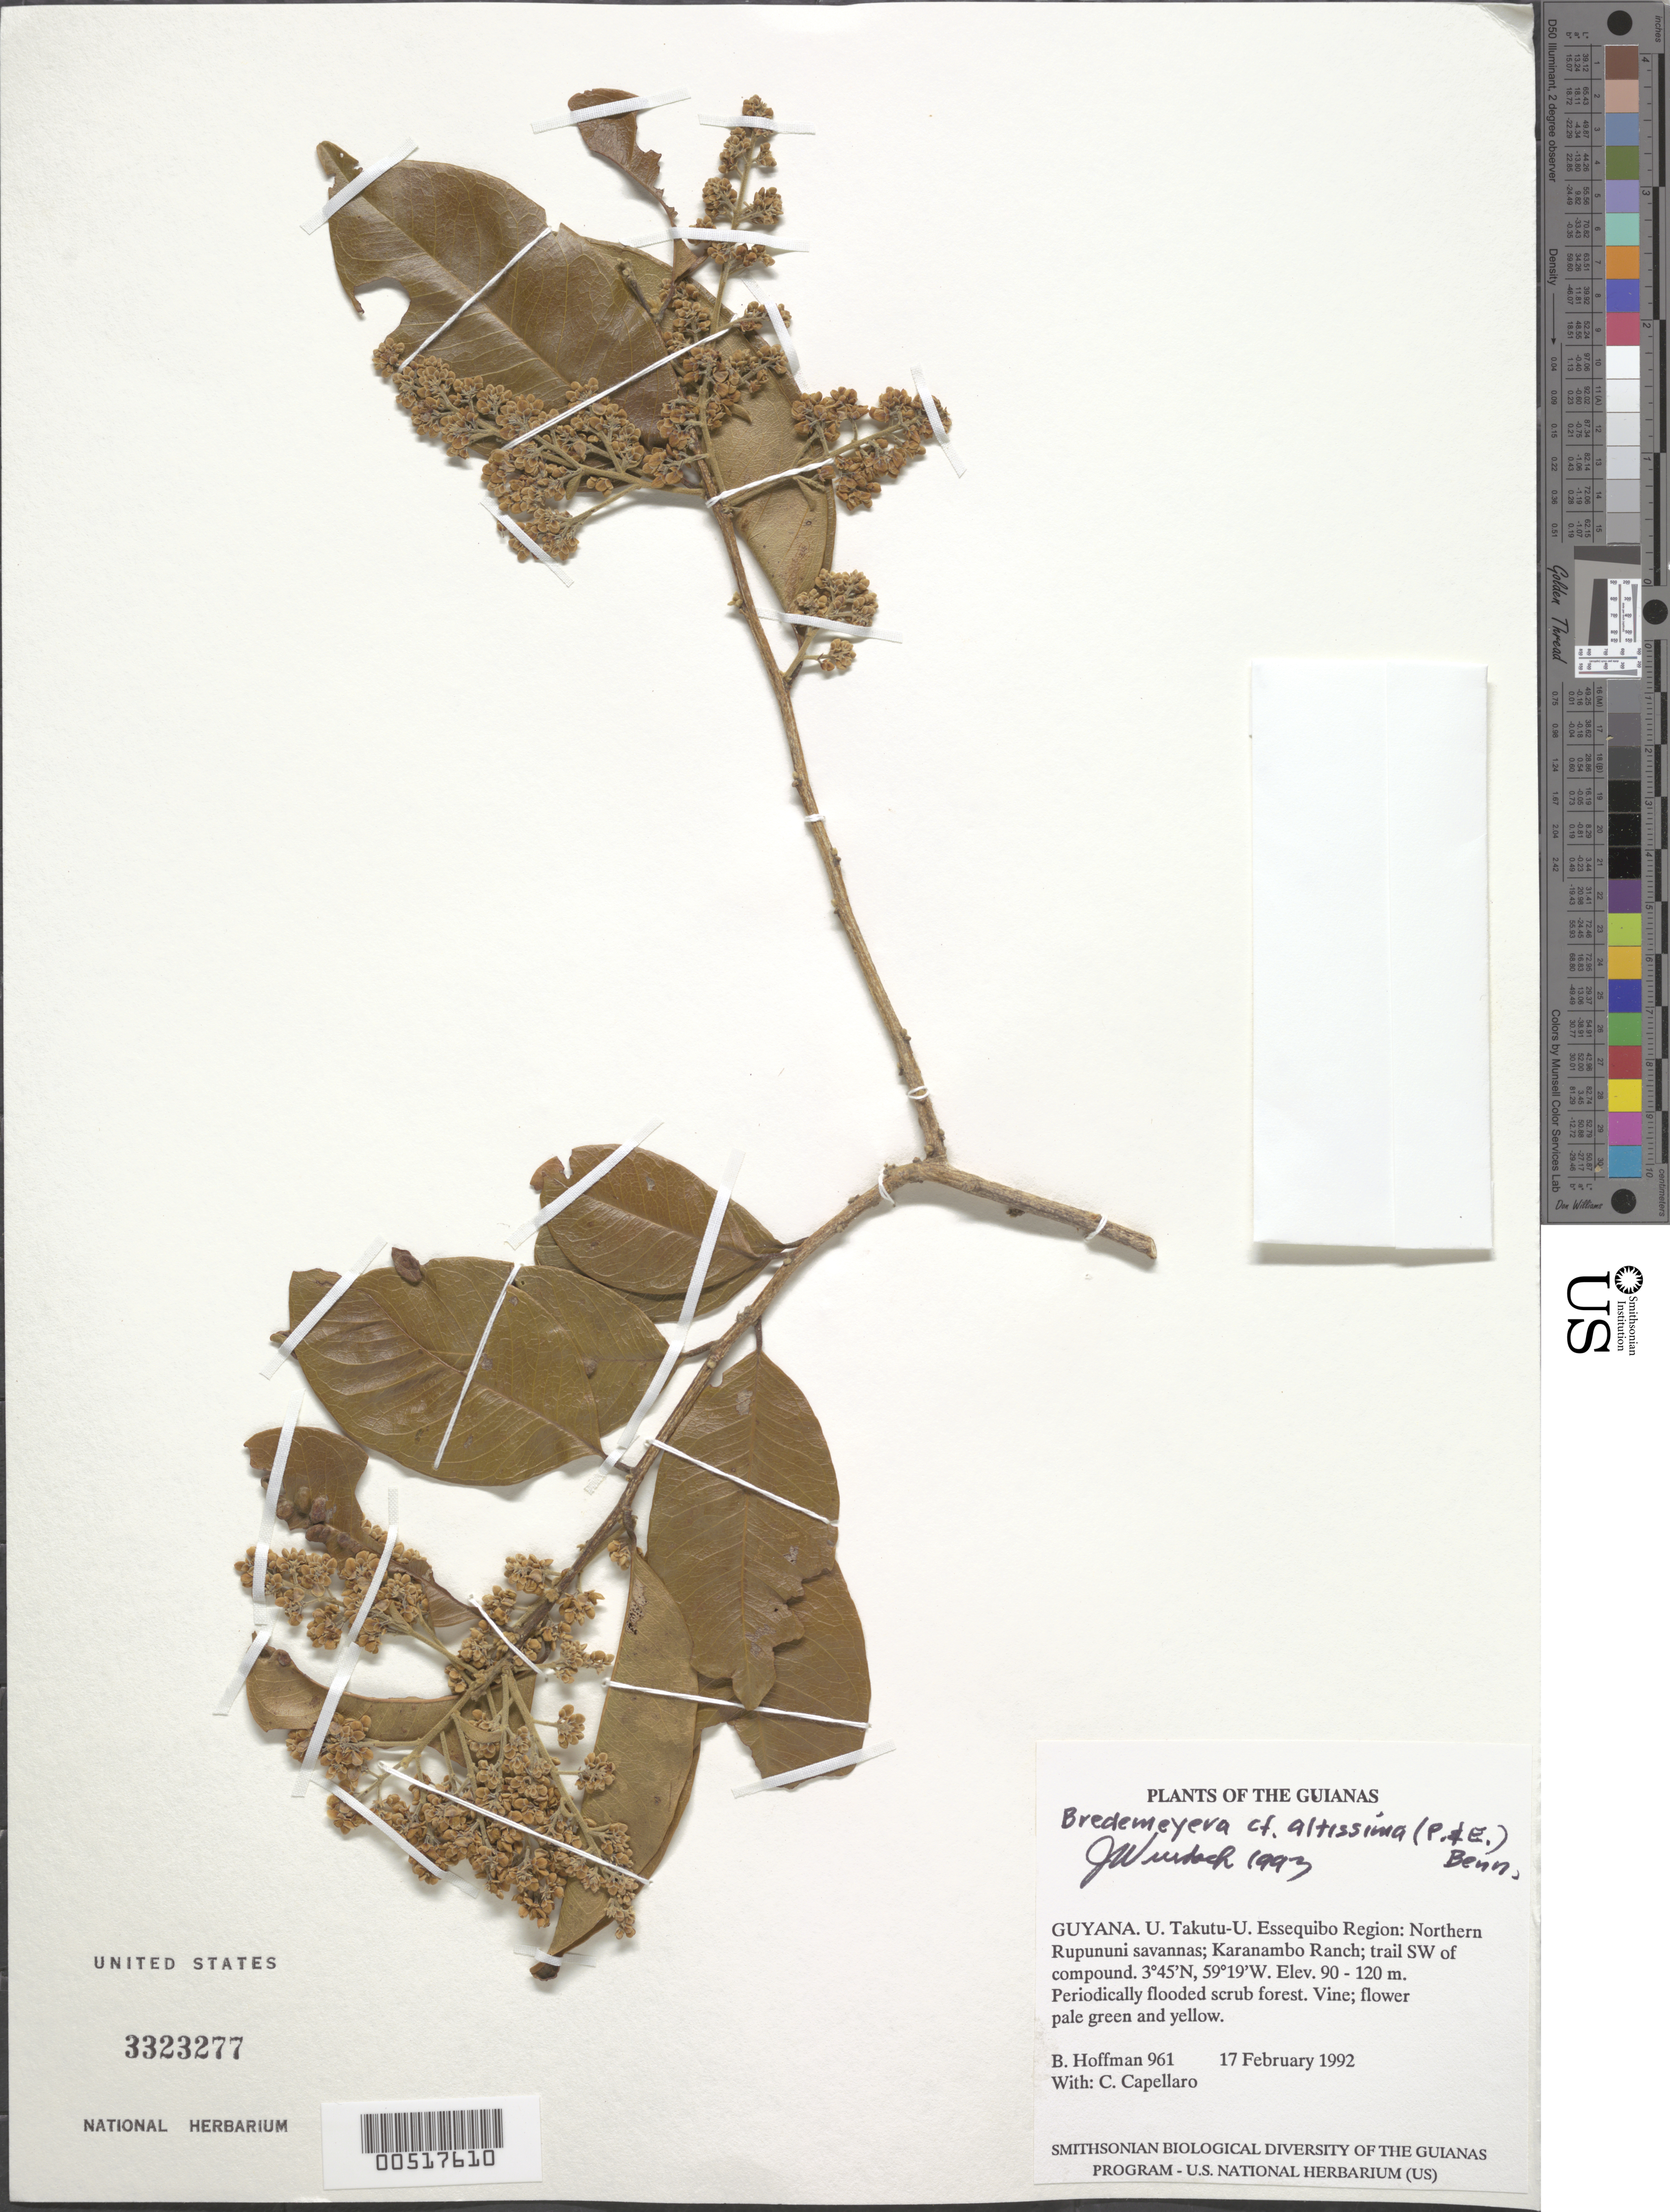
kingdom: Plantae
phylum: Tracheophyta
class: Magnoliopsida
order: Fabales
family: Polygalaceae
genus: Bredemeyera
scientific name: Bredemeyera altissima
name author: (Poepp.) A.W. Benn.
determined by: Wurdack, John J., (US), US (UNITED STATES)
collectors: B. Hoffman & C. Capellaro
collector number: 961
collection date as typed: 17 February 1992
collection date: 1992-02-17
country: Guyana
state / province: U. Takutu-U. Essequibo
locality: Northern Rupununi savannas; Karanambo Ranch; trail SW of compound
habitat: Periodically flooded scrub forest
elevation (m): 90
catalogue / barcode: US 3323277